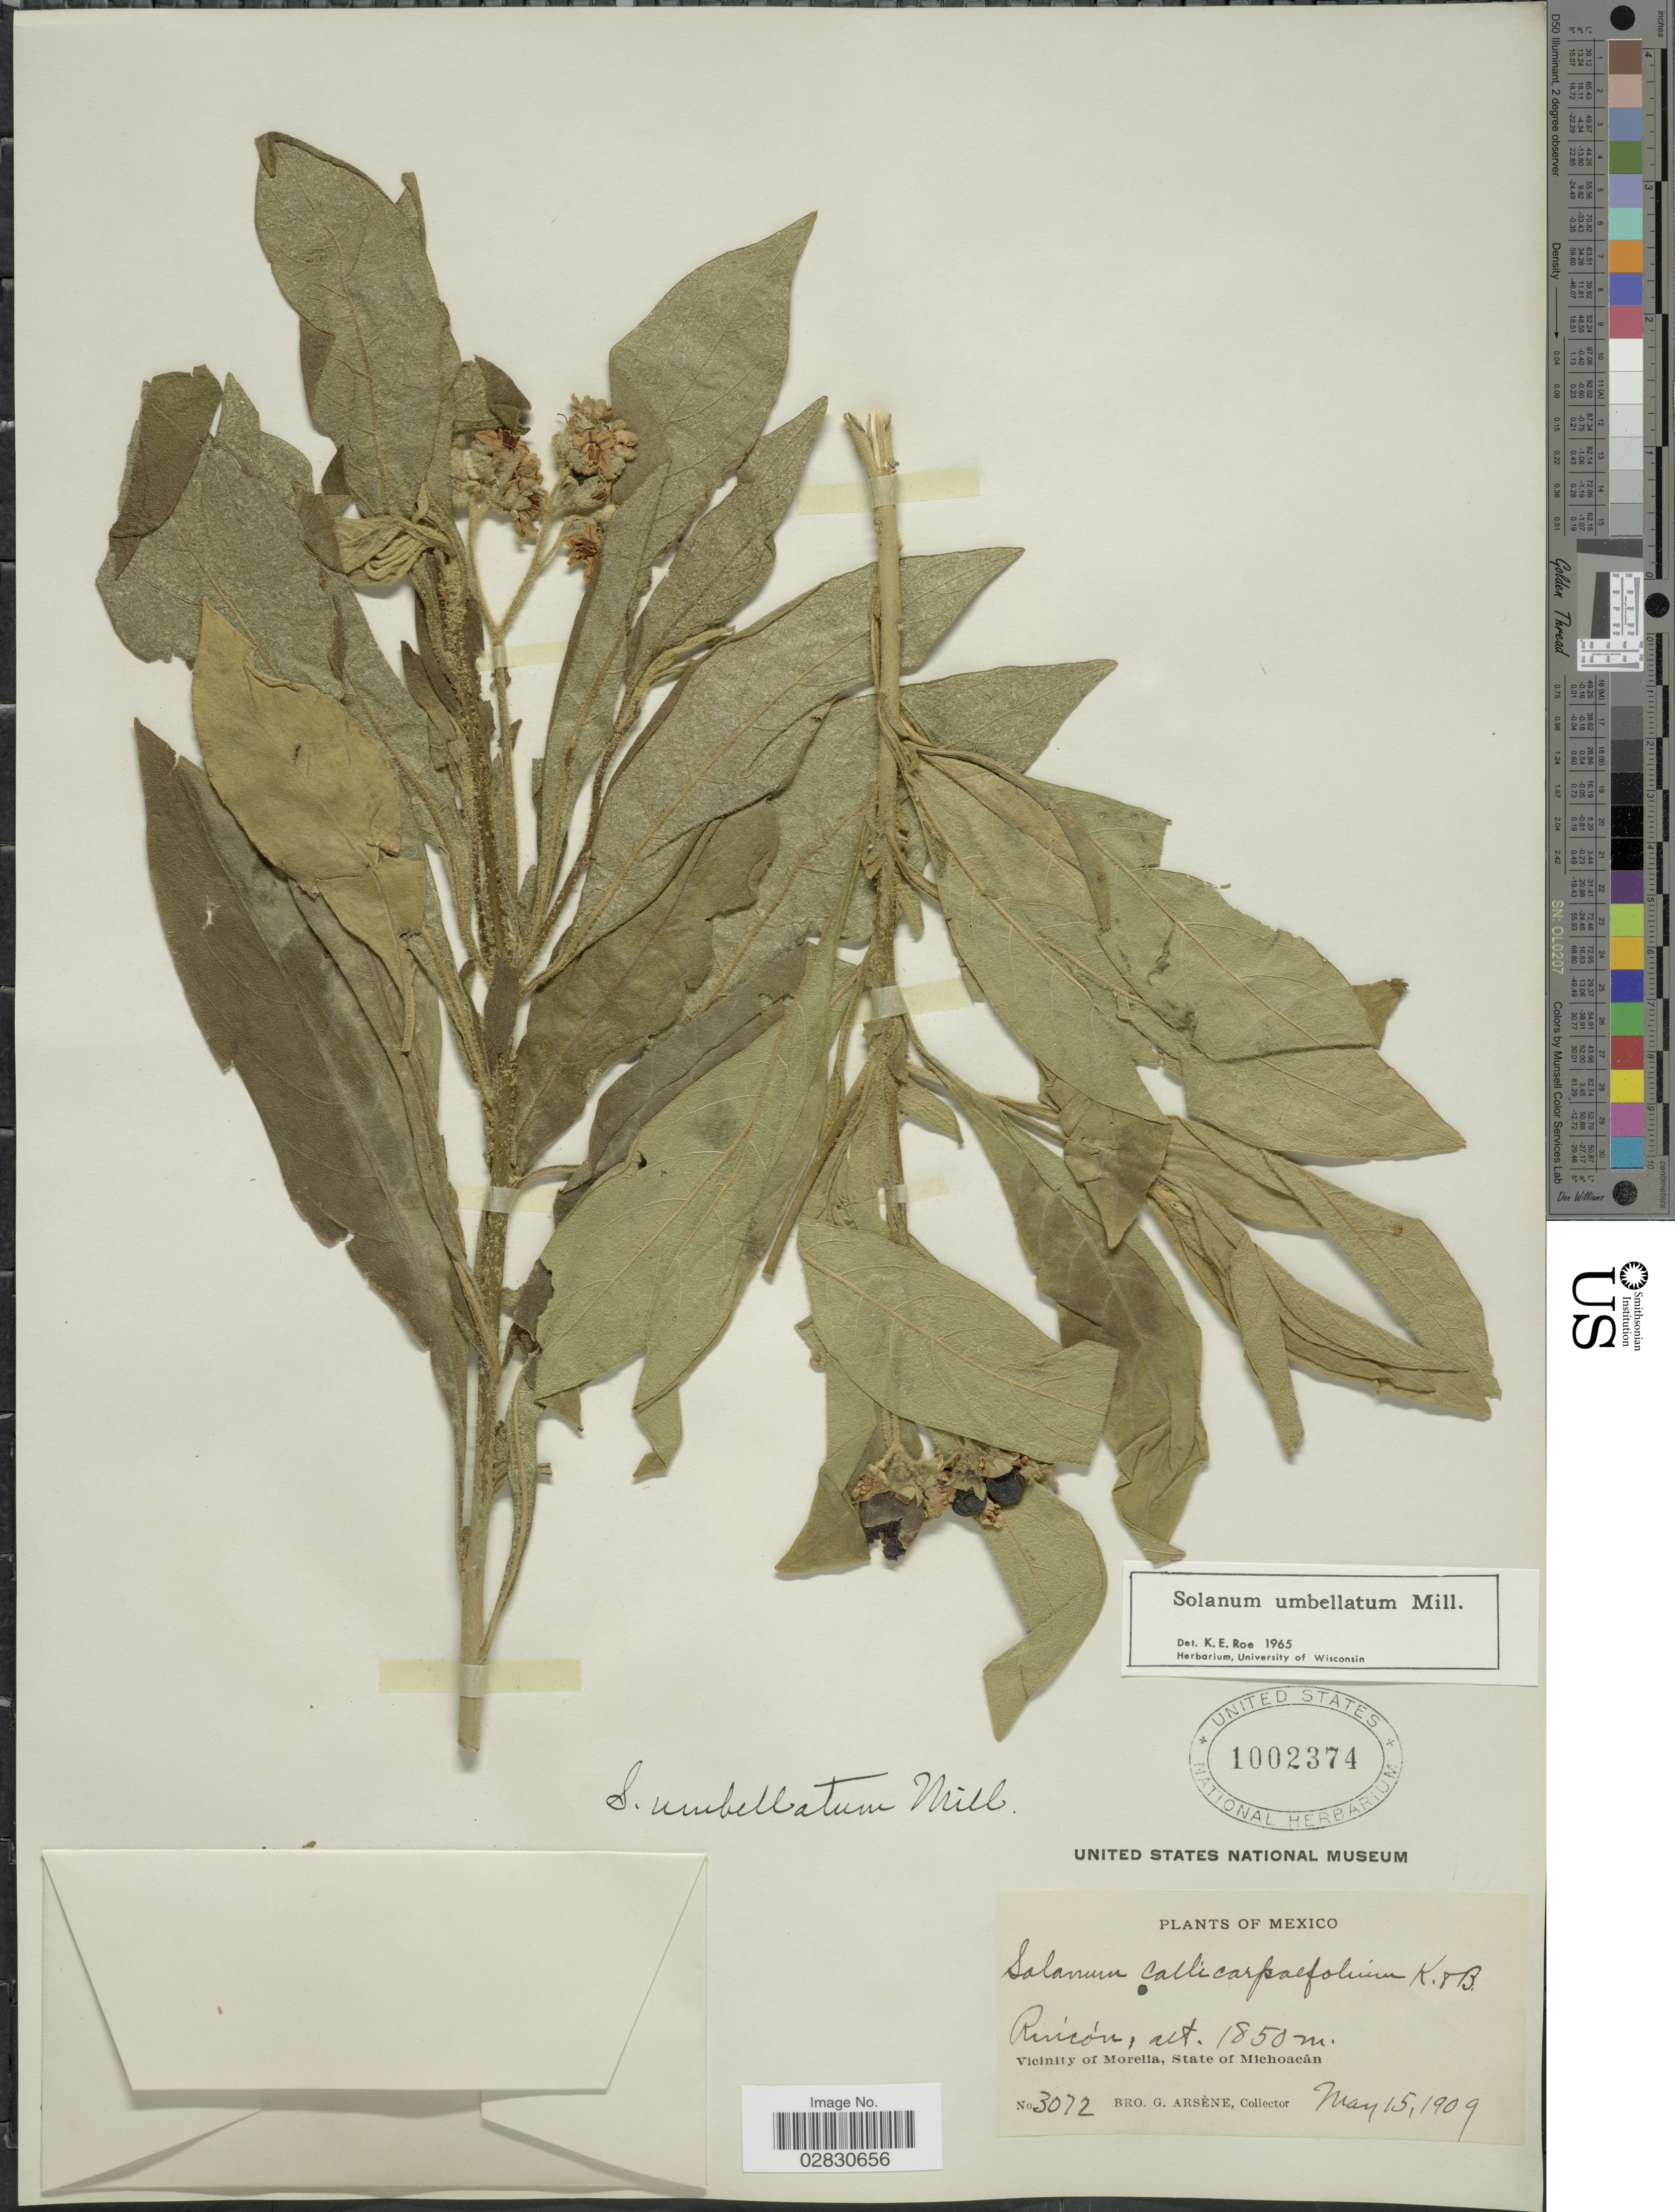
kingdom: Plantae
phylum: Tracheophyta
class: Magnoliopsida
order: Solanales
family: Solanaceae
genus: Solanum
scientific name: Solanum umbellatum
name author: Mill.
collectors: Bro. G. Arsène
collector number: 3072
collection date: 1909-05-15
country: Mexico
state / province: Michoacán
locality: Rincón, Vicinity of Morelia.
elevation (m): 1850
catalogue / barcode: US 1002374